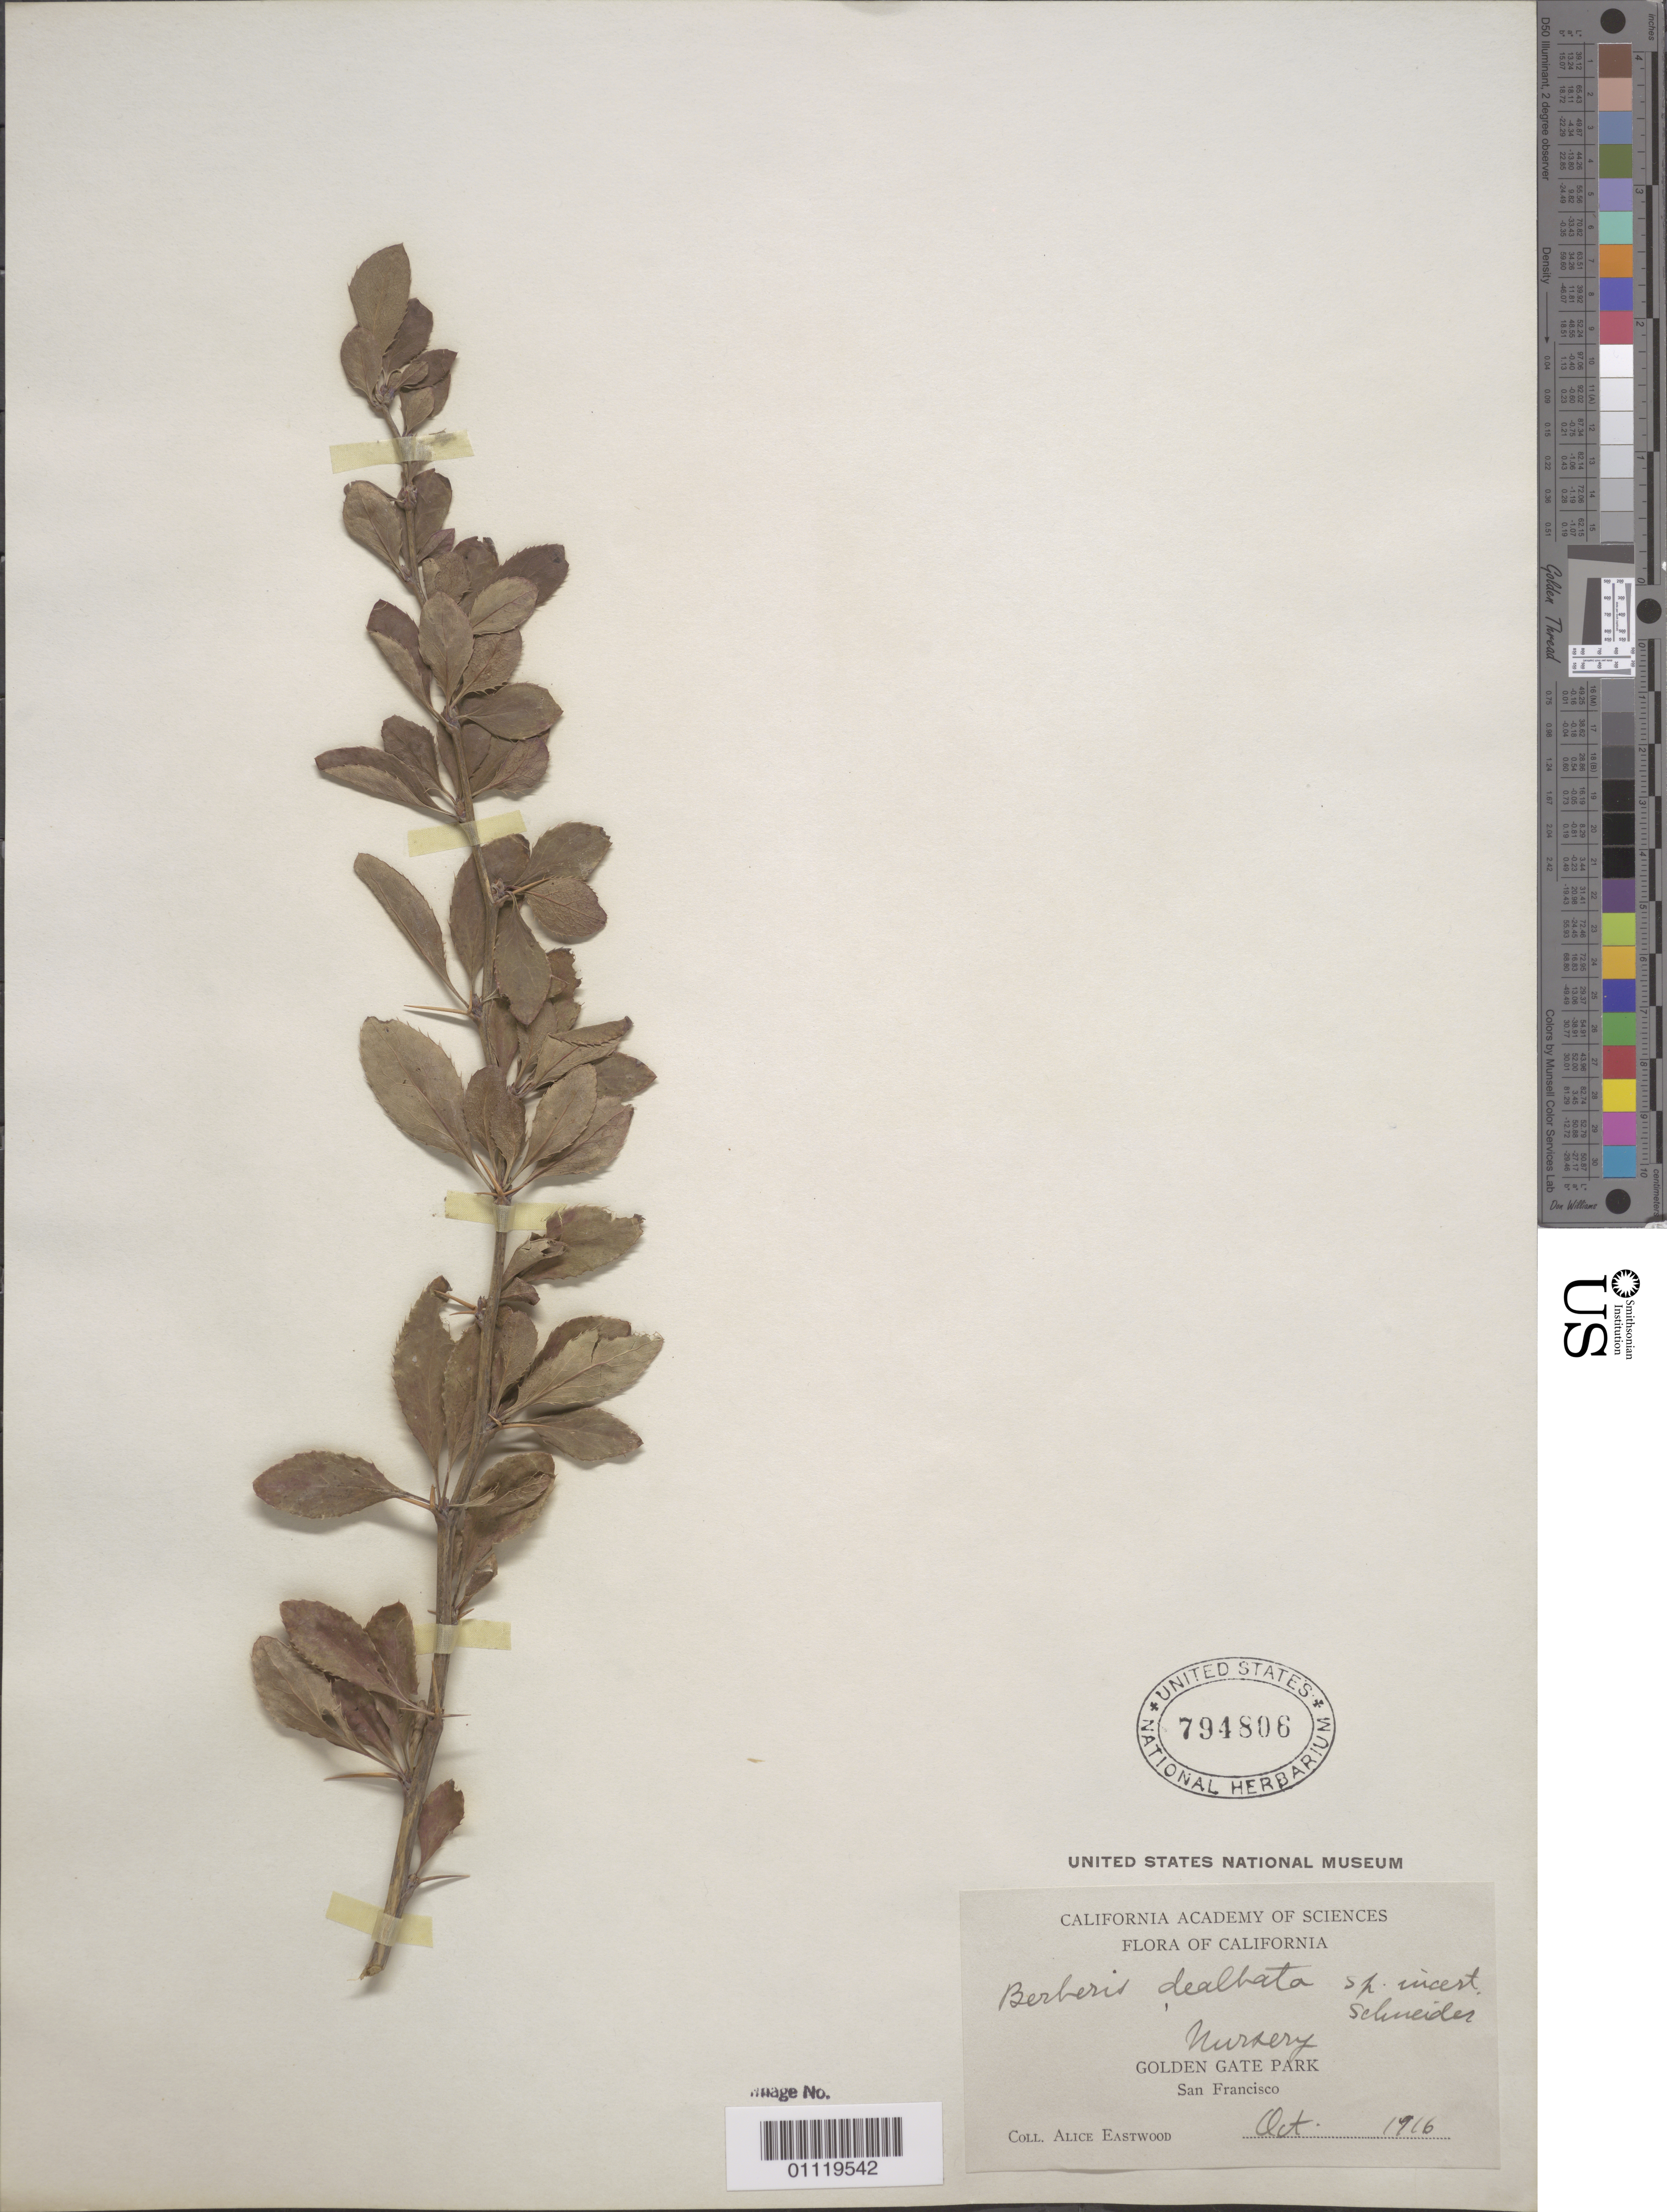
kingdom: Plantae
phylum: Tracheophyta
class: Magnoliopsida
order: Ranunculales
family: Berberidaceae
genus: Berberis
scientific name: Berberis dealbata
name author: Lindl.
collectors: A. Eastwood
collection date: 1916-10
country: United States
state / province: California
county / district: San Francisco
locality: San Francisco, Golden Gate Park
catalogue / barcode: US 794806